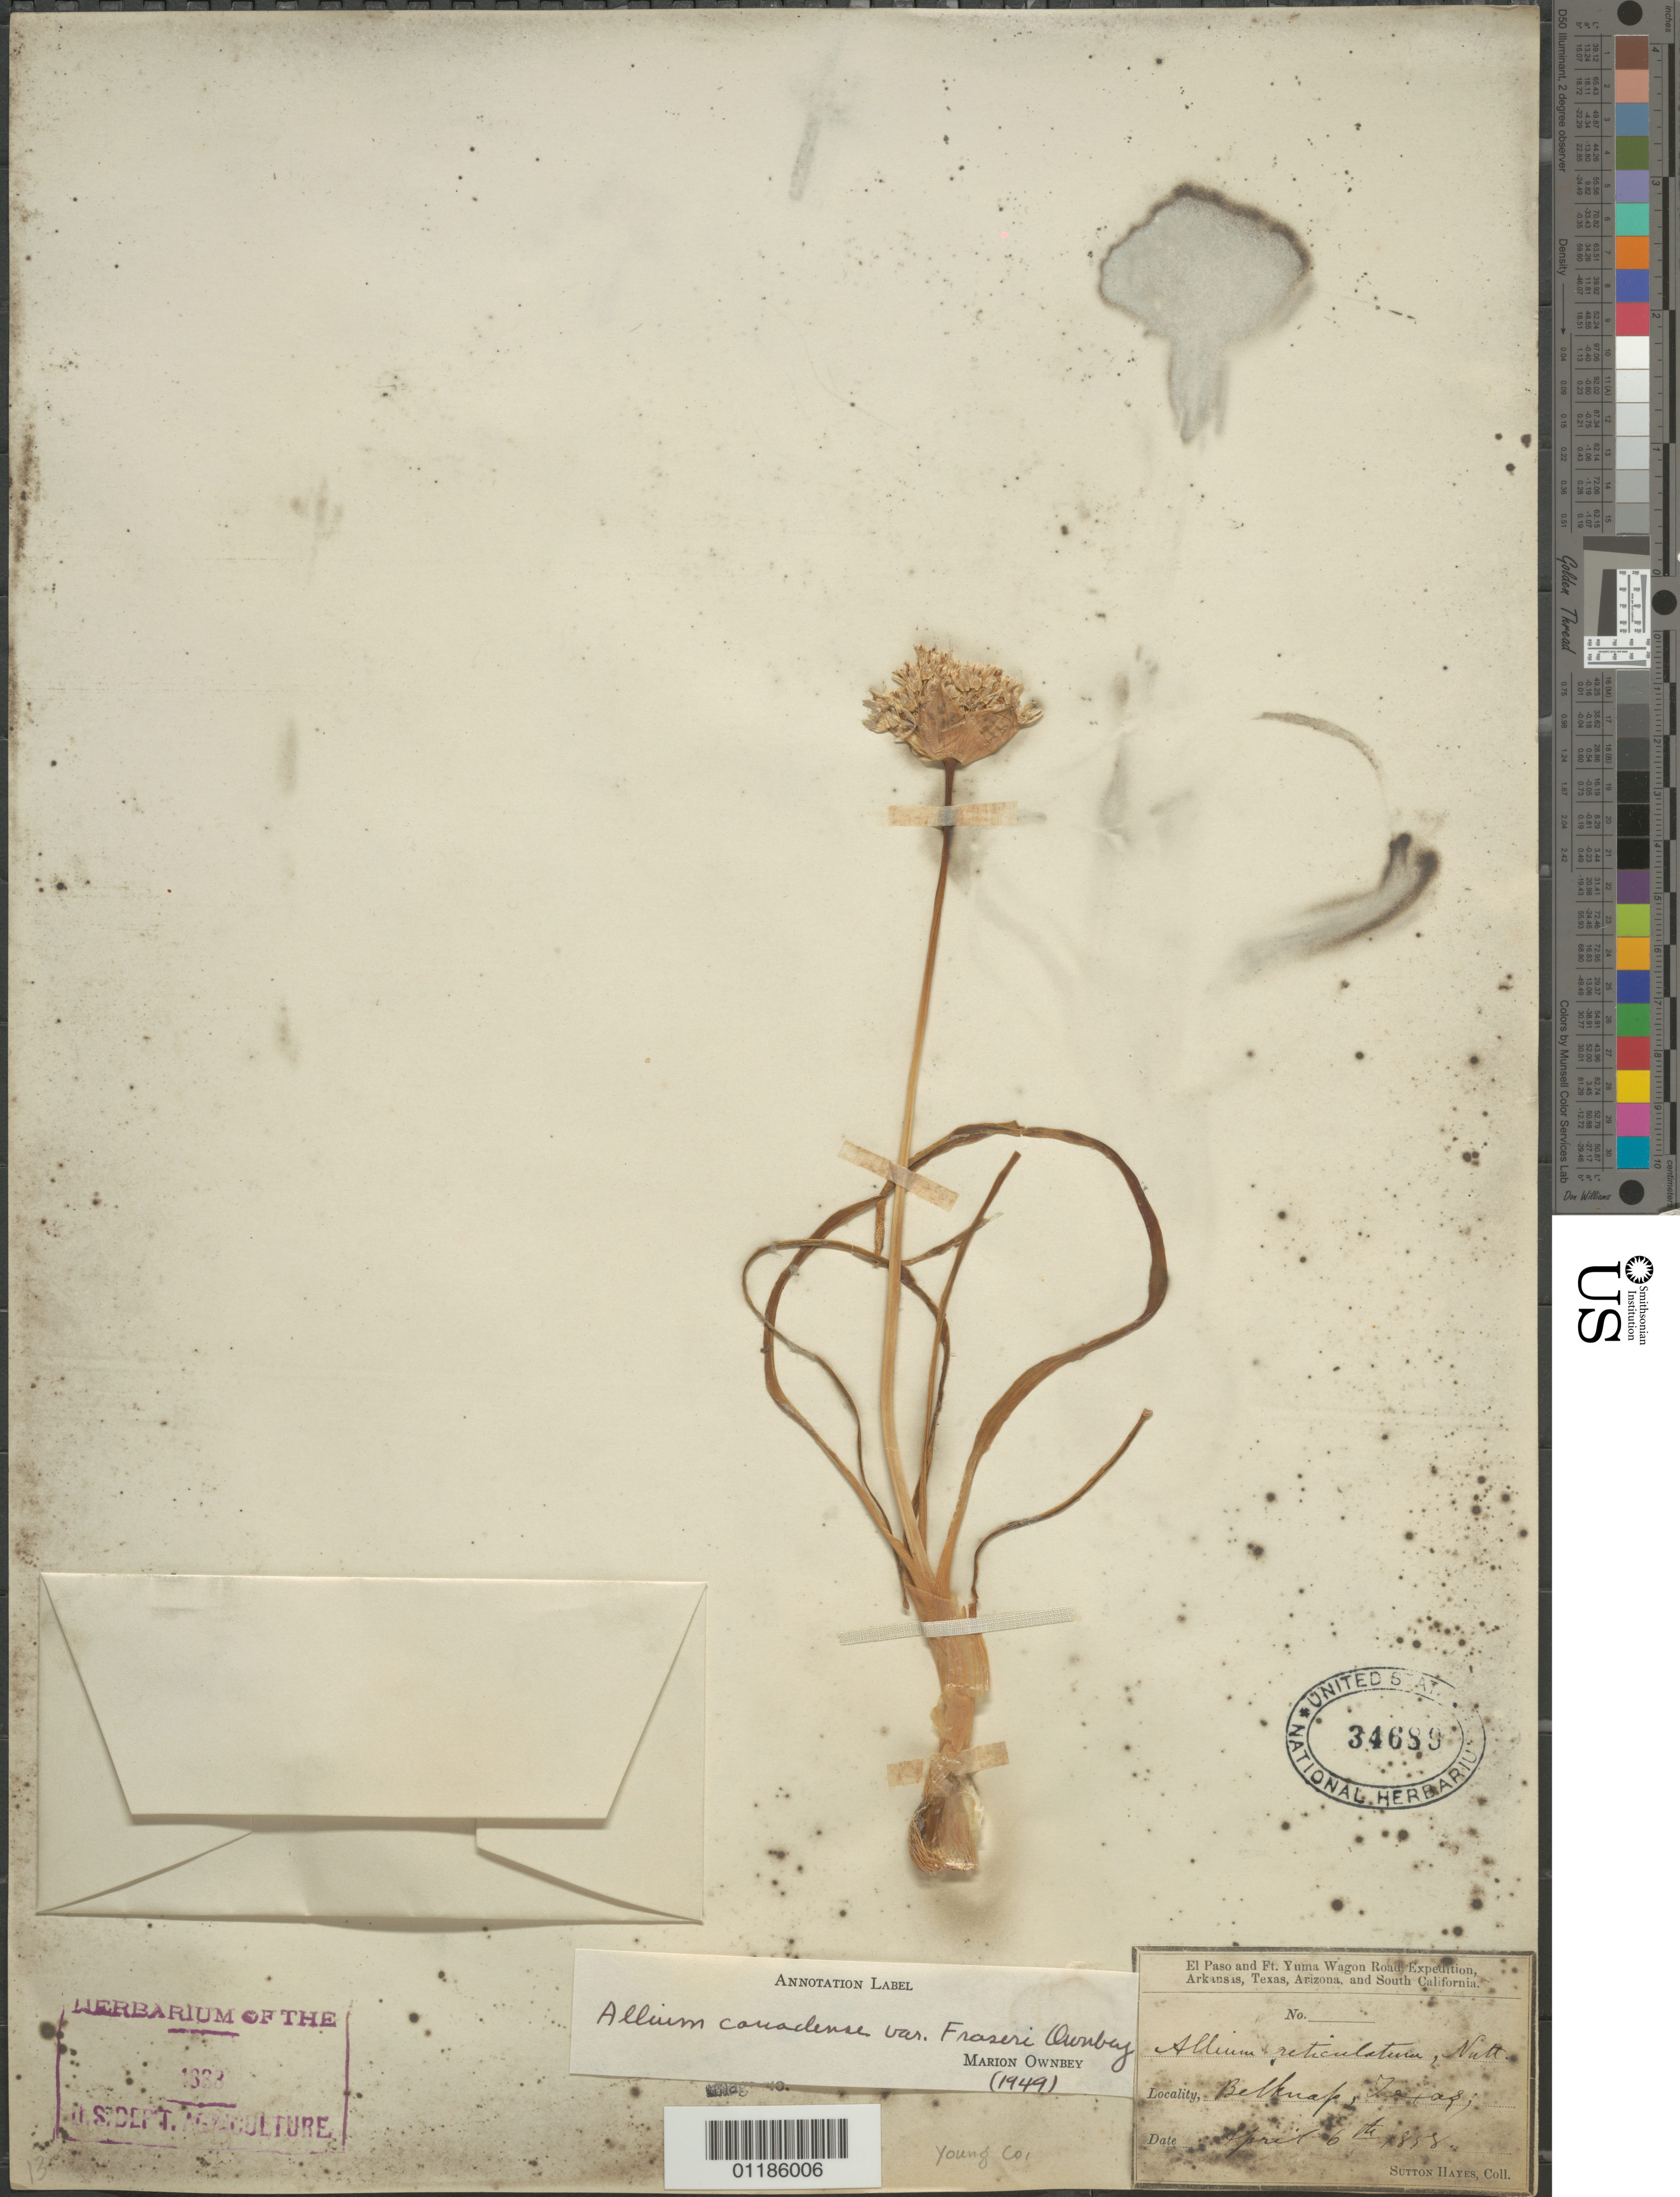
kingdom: Plantae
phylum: Tracheophyta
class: Liliopsida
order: Asparagales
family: Amaryllidaceae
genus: Allium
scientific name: Allium canadense var. fraseri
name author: Ownbey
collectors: S. Hayes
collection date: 1858-04-06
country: United States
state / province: Texas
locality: Belknap.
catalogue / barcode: US 34689